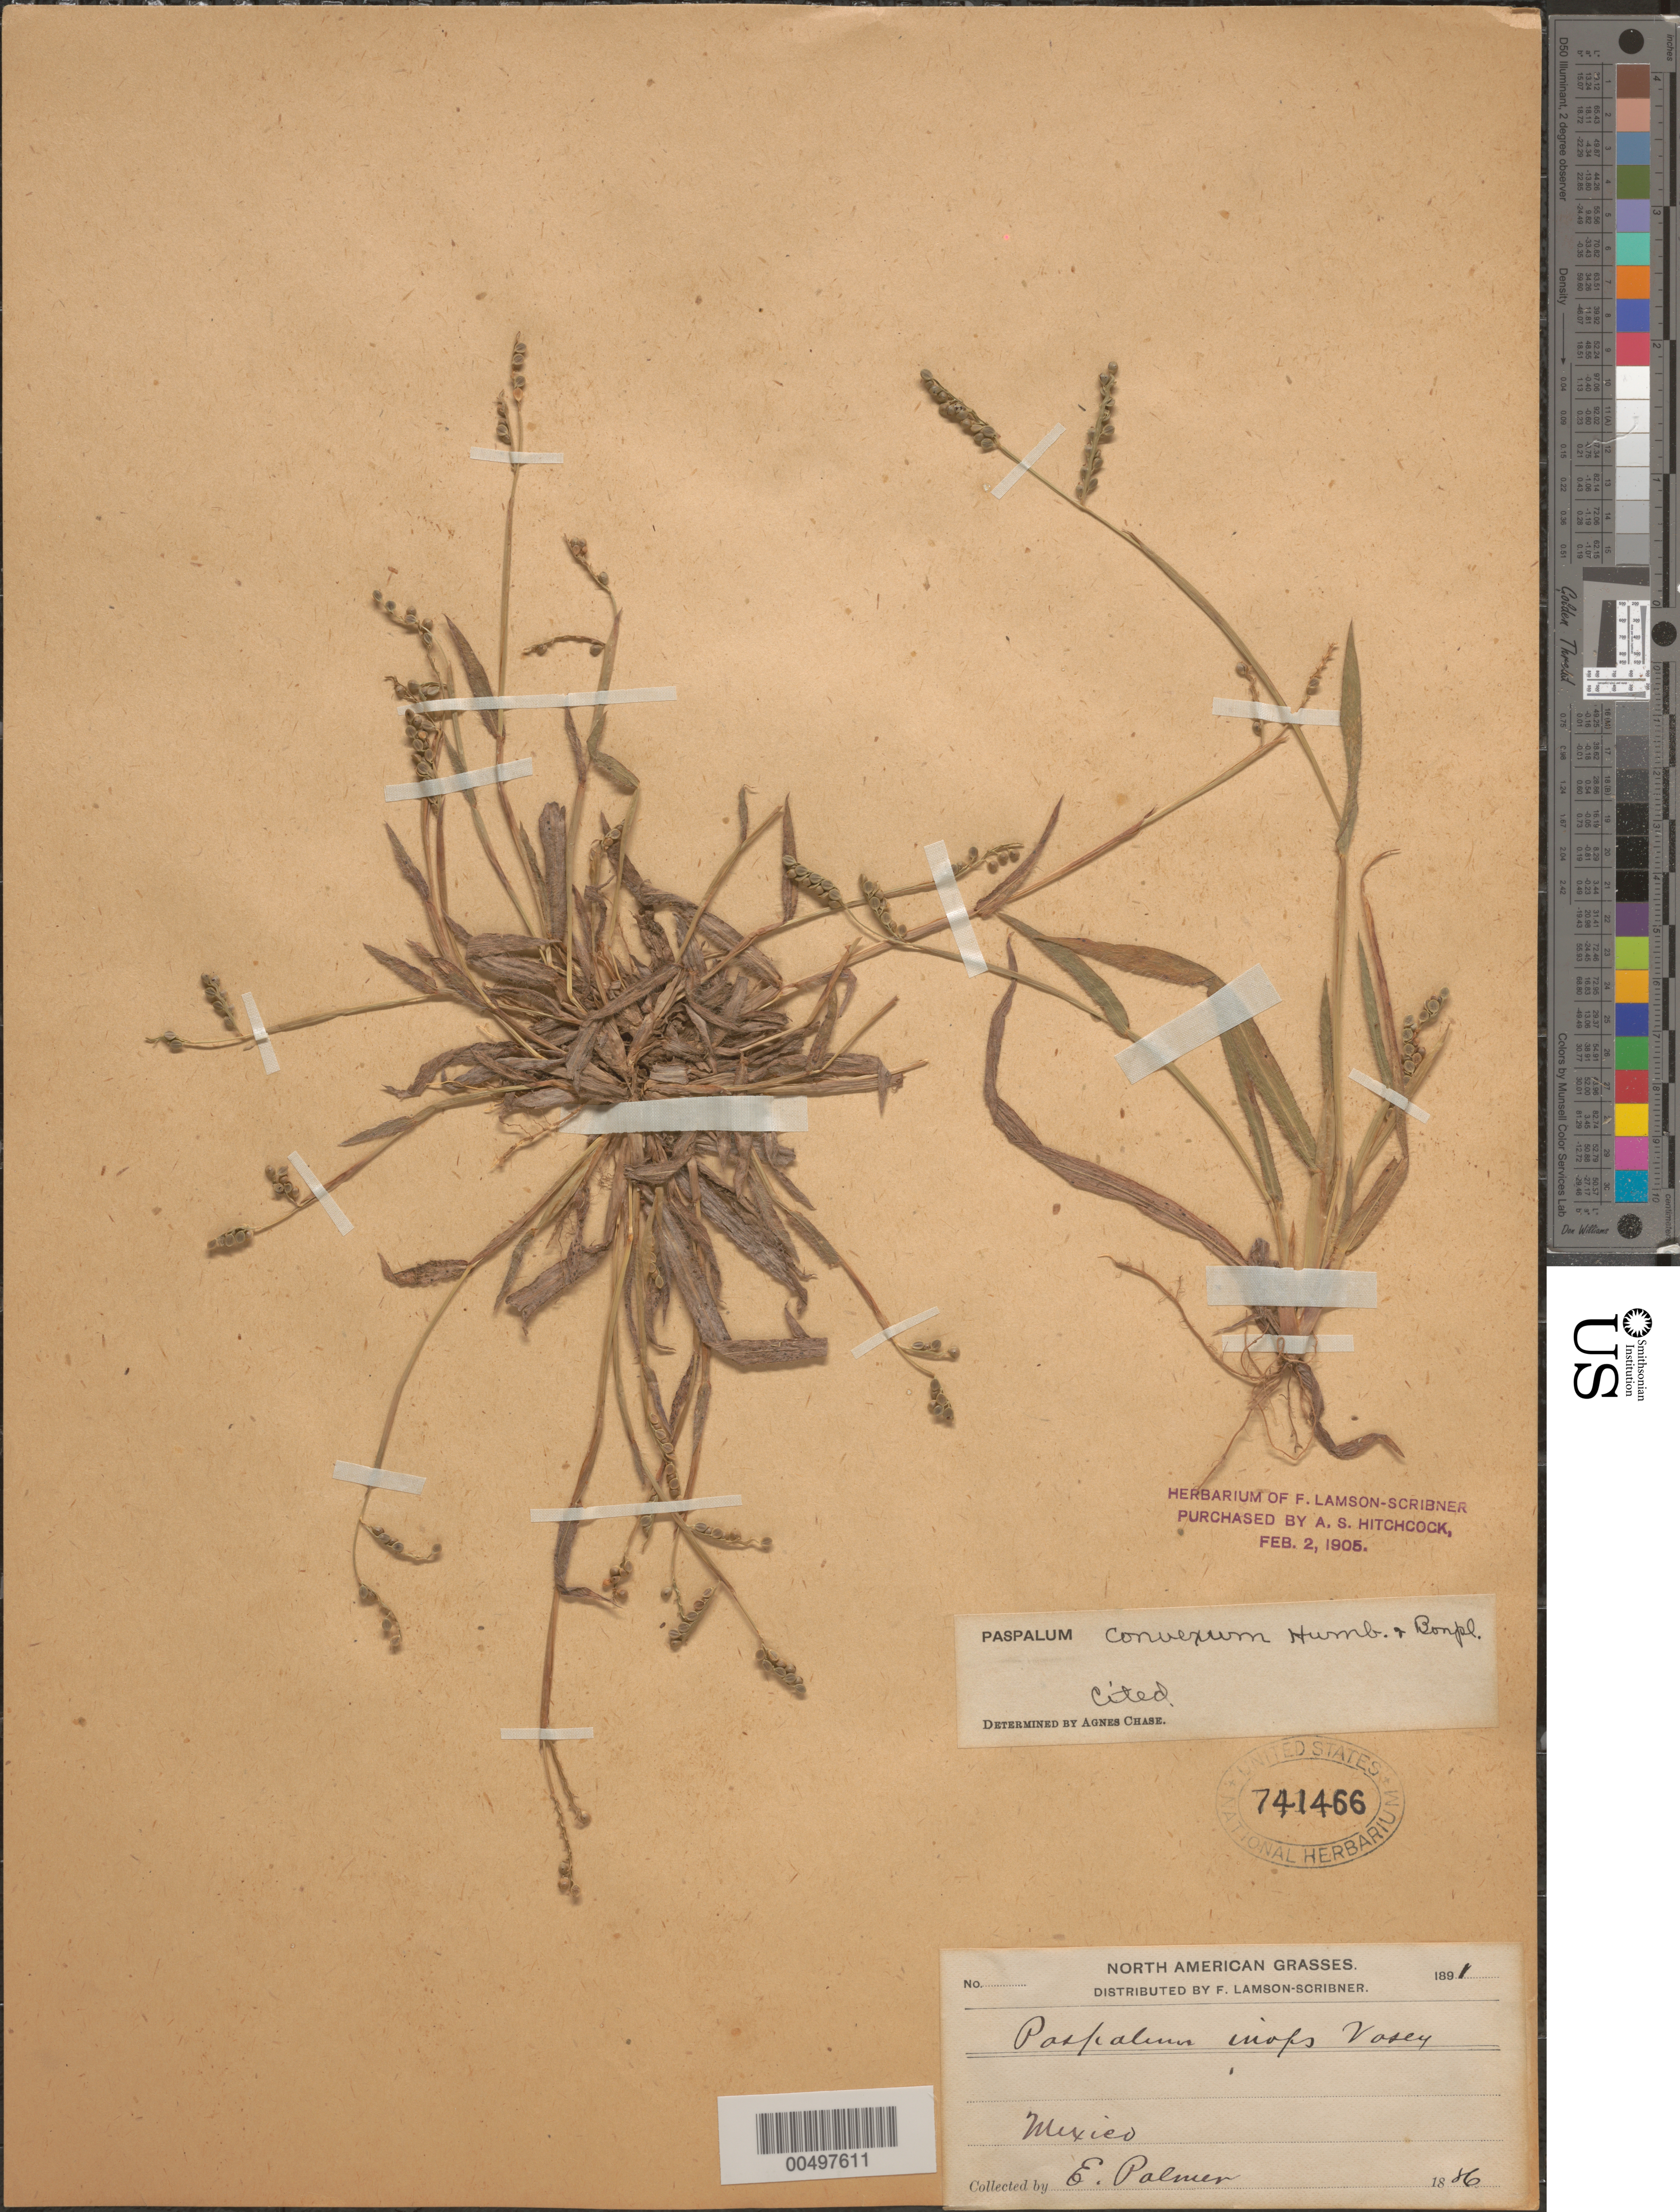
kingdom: Plantae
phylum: Tracheophyta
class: Liliopsida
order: Poales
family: Poaceae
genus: Paspalum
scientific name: Paspalum convexum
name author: Humb. & Bonpl. ex Flüggé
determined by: Chase, [M.] Agnes, (US)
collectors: E. Palmer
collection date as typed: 1886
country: Mexico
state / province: Durango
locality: San Ramon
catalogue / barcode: US 741466